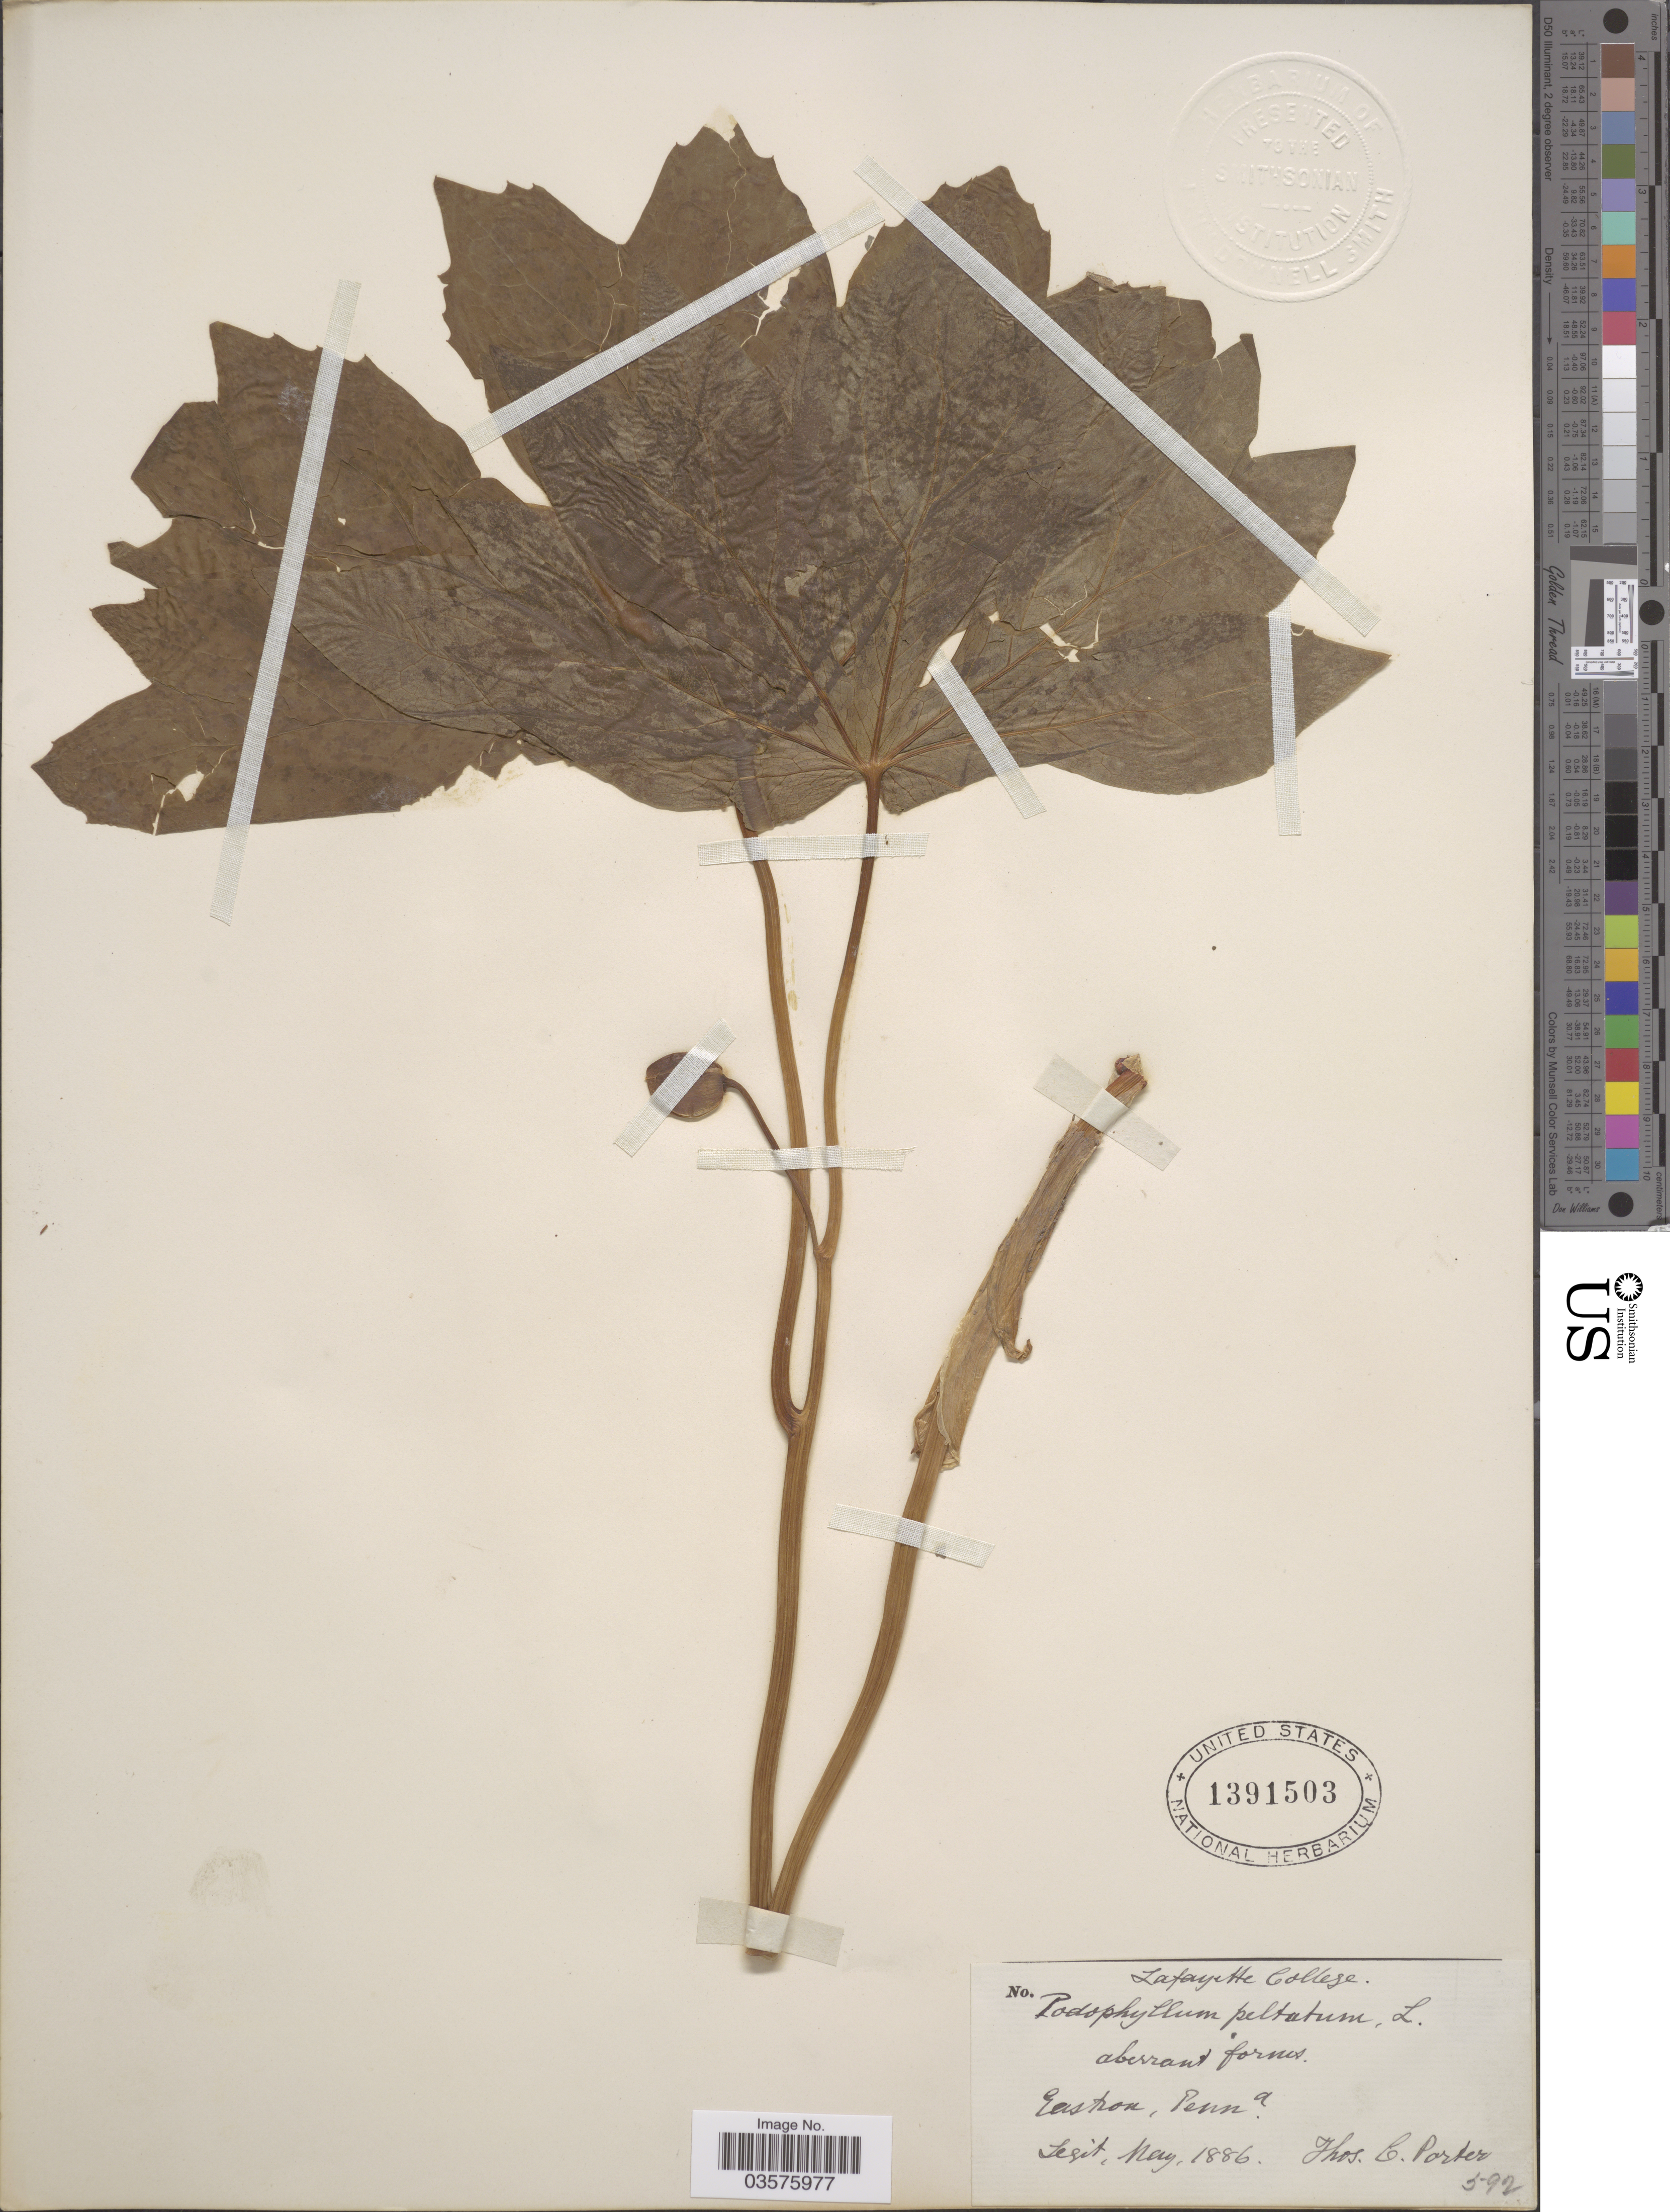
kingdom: Plantae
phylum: Tracheophyta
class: Magnoliopsida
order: Ranunculales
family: Berberidaceae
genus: Podophyllum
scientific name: Podophyllum peltatum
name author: L.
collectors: T. Porter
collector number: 592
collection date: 1886-05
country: United States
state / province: Pennsylvania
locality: Easton.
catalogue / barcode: US 1391503